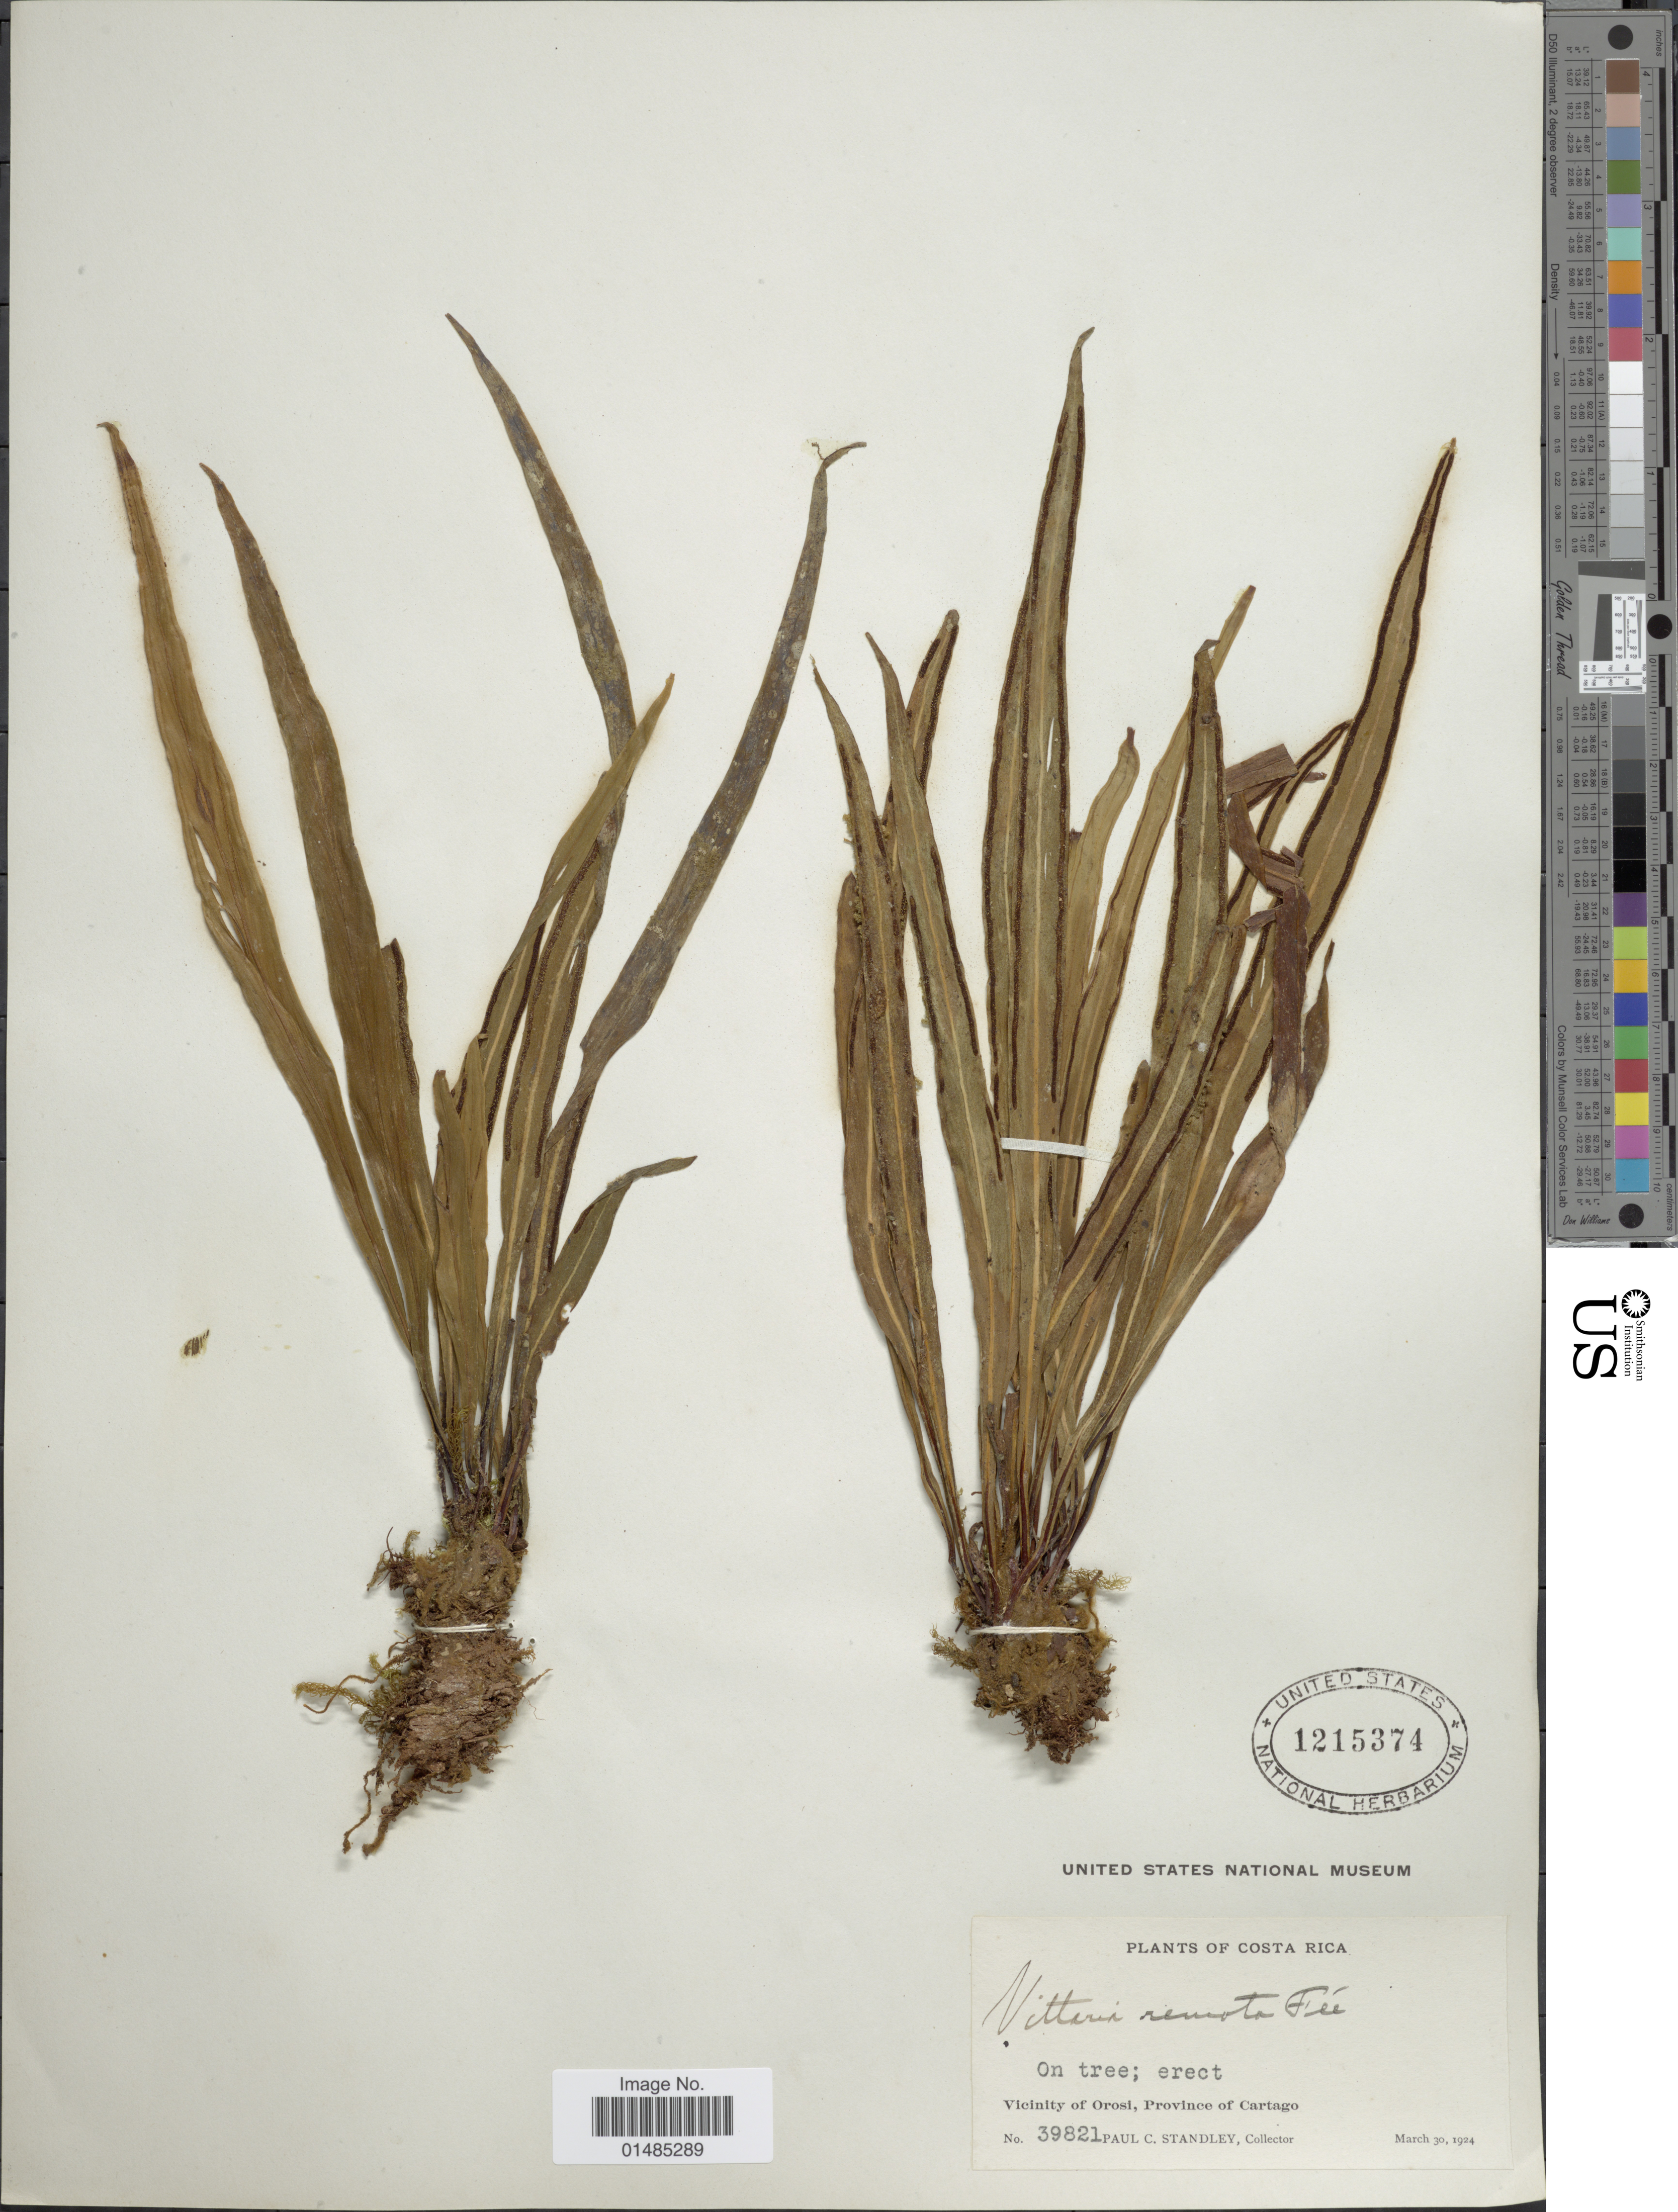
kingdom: Plantae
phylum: Tracheophyta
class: Polypodiopsida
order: Polypodiales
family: Pteridaceae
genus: Radiovittaria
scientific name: Radiovittaria remota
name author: (Fée) E.H. Crane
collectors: P. C. Standley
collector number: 39821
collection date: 1924-03-30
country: Costa Rica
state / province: Cartago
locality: Vicinity of Orosi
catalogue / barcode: US 1215374